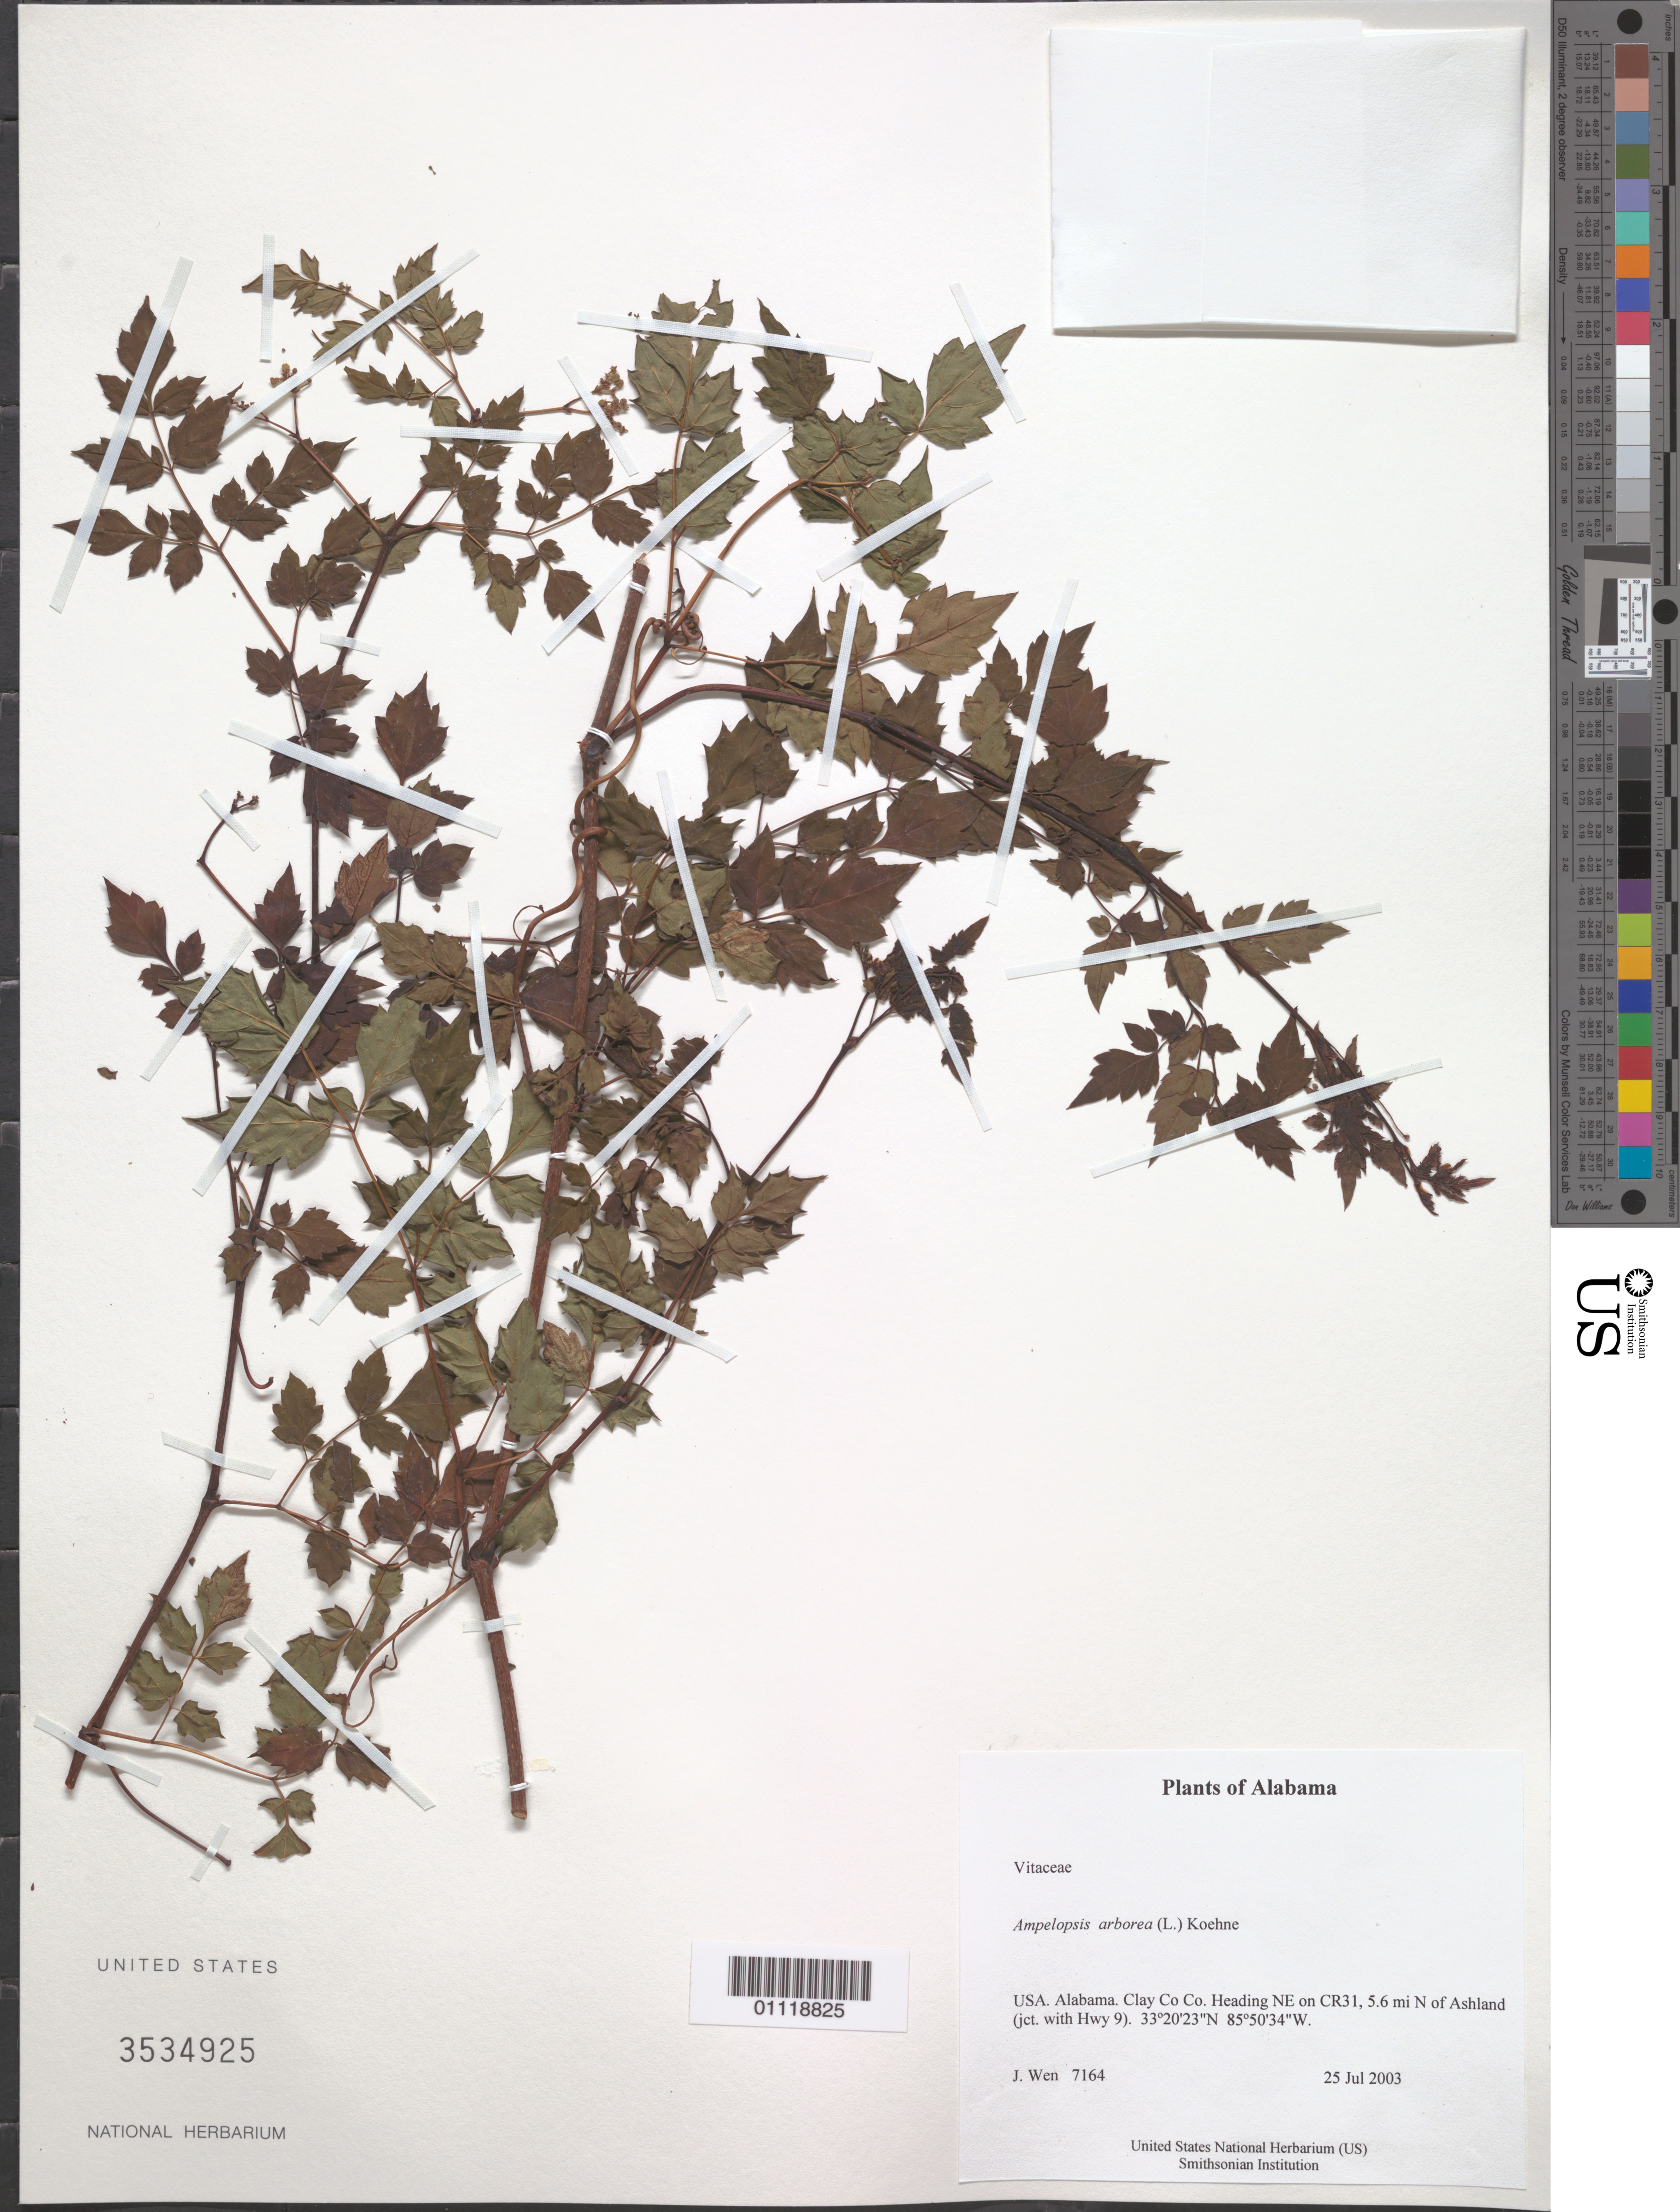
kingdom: Plantae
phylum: Tracheophyta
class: Magnoliopsida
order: Vitales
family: Vitaceae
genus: Ampelopsis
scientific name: Ampelopsis arborea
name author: (L.) Koehne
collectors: J. Wen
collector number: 7164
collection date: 2003-07-25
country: United States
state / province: Alabama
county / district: Clay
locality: Heading NE on CR31, 5.6 mi N of Ashland (jct with Hwy 9).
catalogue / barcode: US 3534925